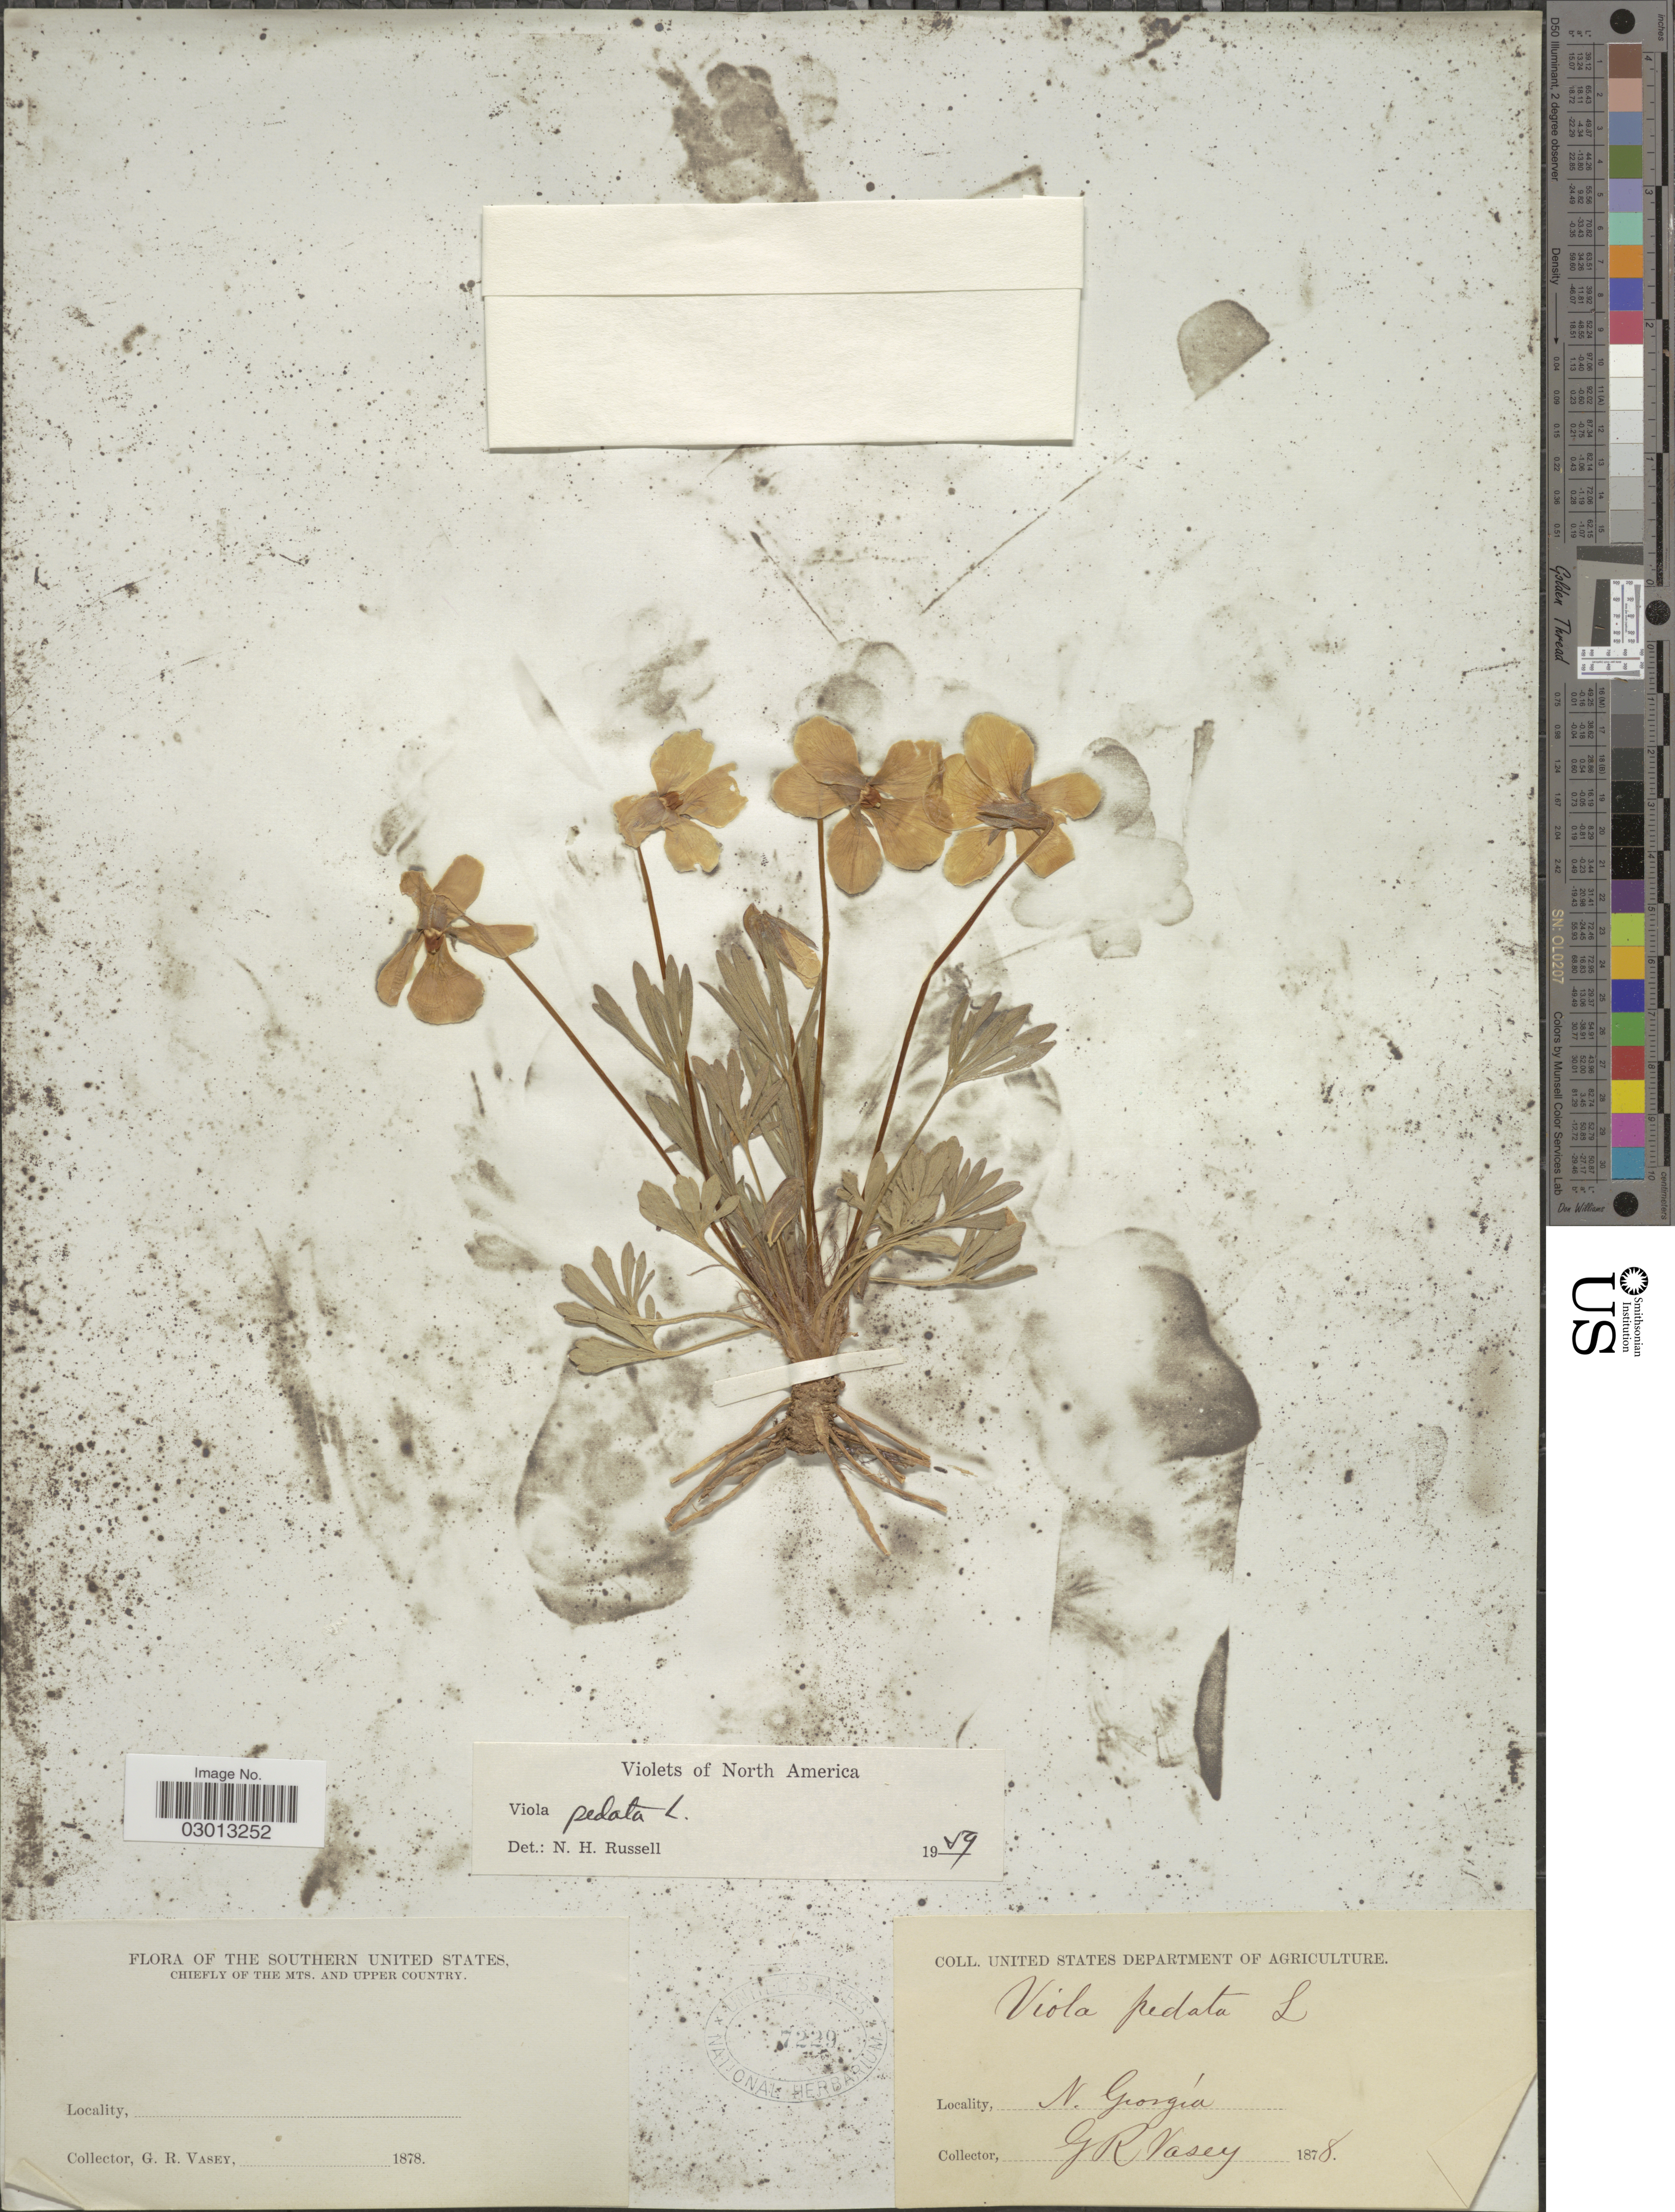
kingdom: Plantae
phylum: Tracheophyta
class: Magnoliopsida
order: Malpighiales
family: Violaceae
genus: Viola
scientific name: Viola pedata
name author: L.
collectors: G. R. Vasey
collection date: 1878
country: United States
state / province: Georgia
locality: Southern United States. Chiefly of the Mts. and Upper Country. N. Georgia.